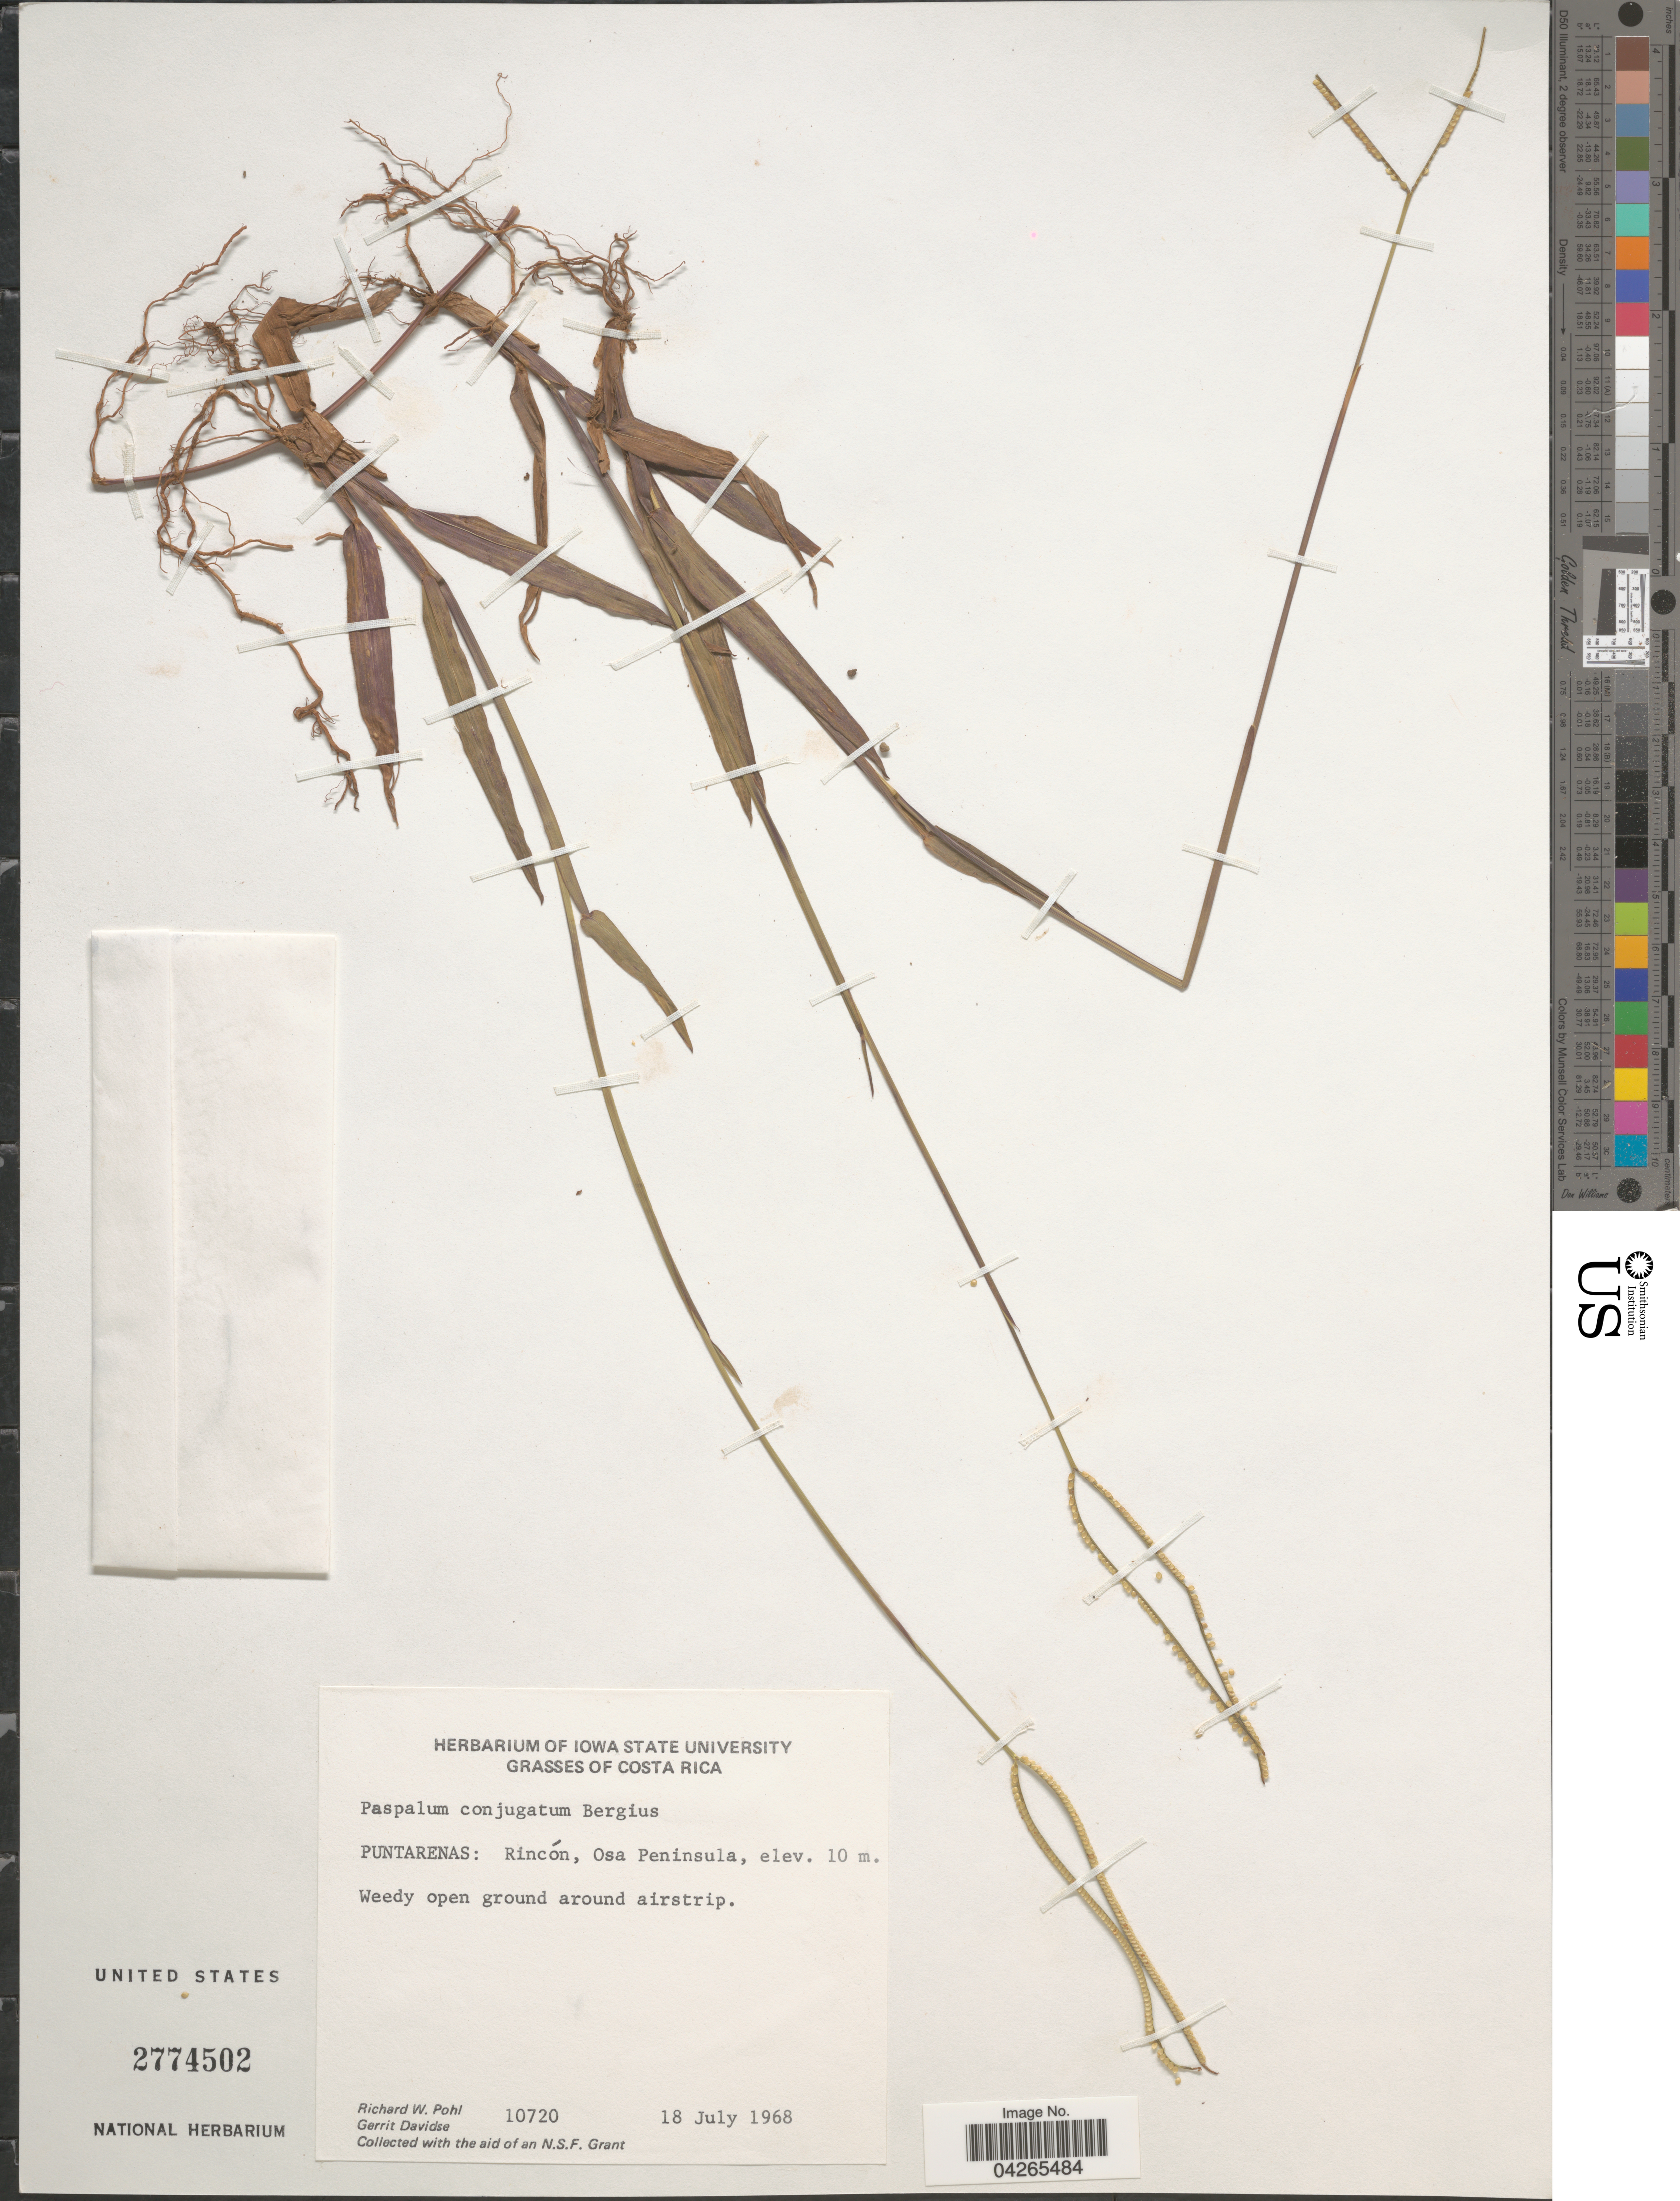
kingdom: Plantae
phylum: Tracheophyta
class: Liliopsida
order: Poales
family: Poaceae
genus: Paspalum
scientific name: Paspalum conjugatum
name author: P.J. Bergius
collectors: R. W. Pohl & G. Davidse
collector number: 10720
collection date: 1968-07-18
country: Costa Rica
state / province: Puntarenas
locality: Rincón, Osa Peninsula.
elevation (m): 10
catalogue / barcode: US 2774502